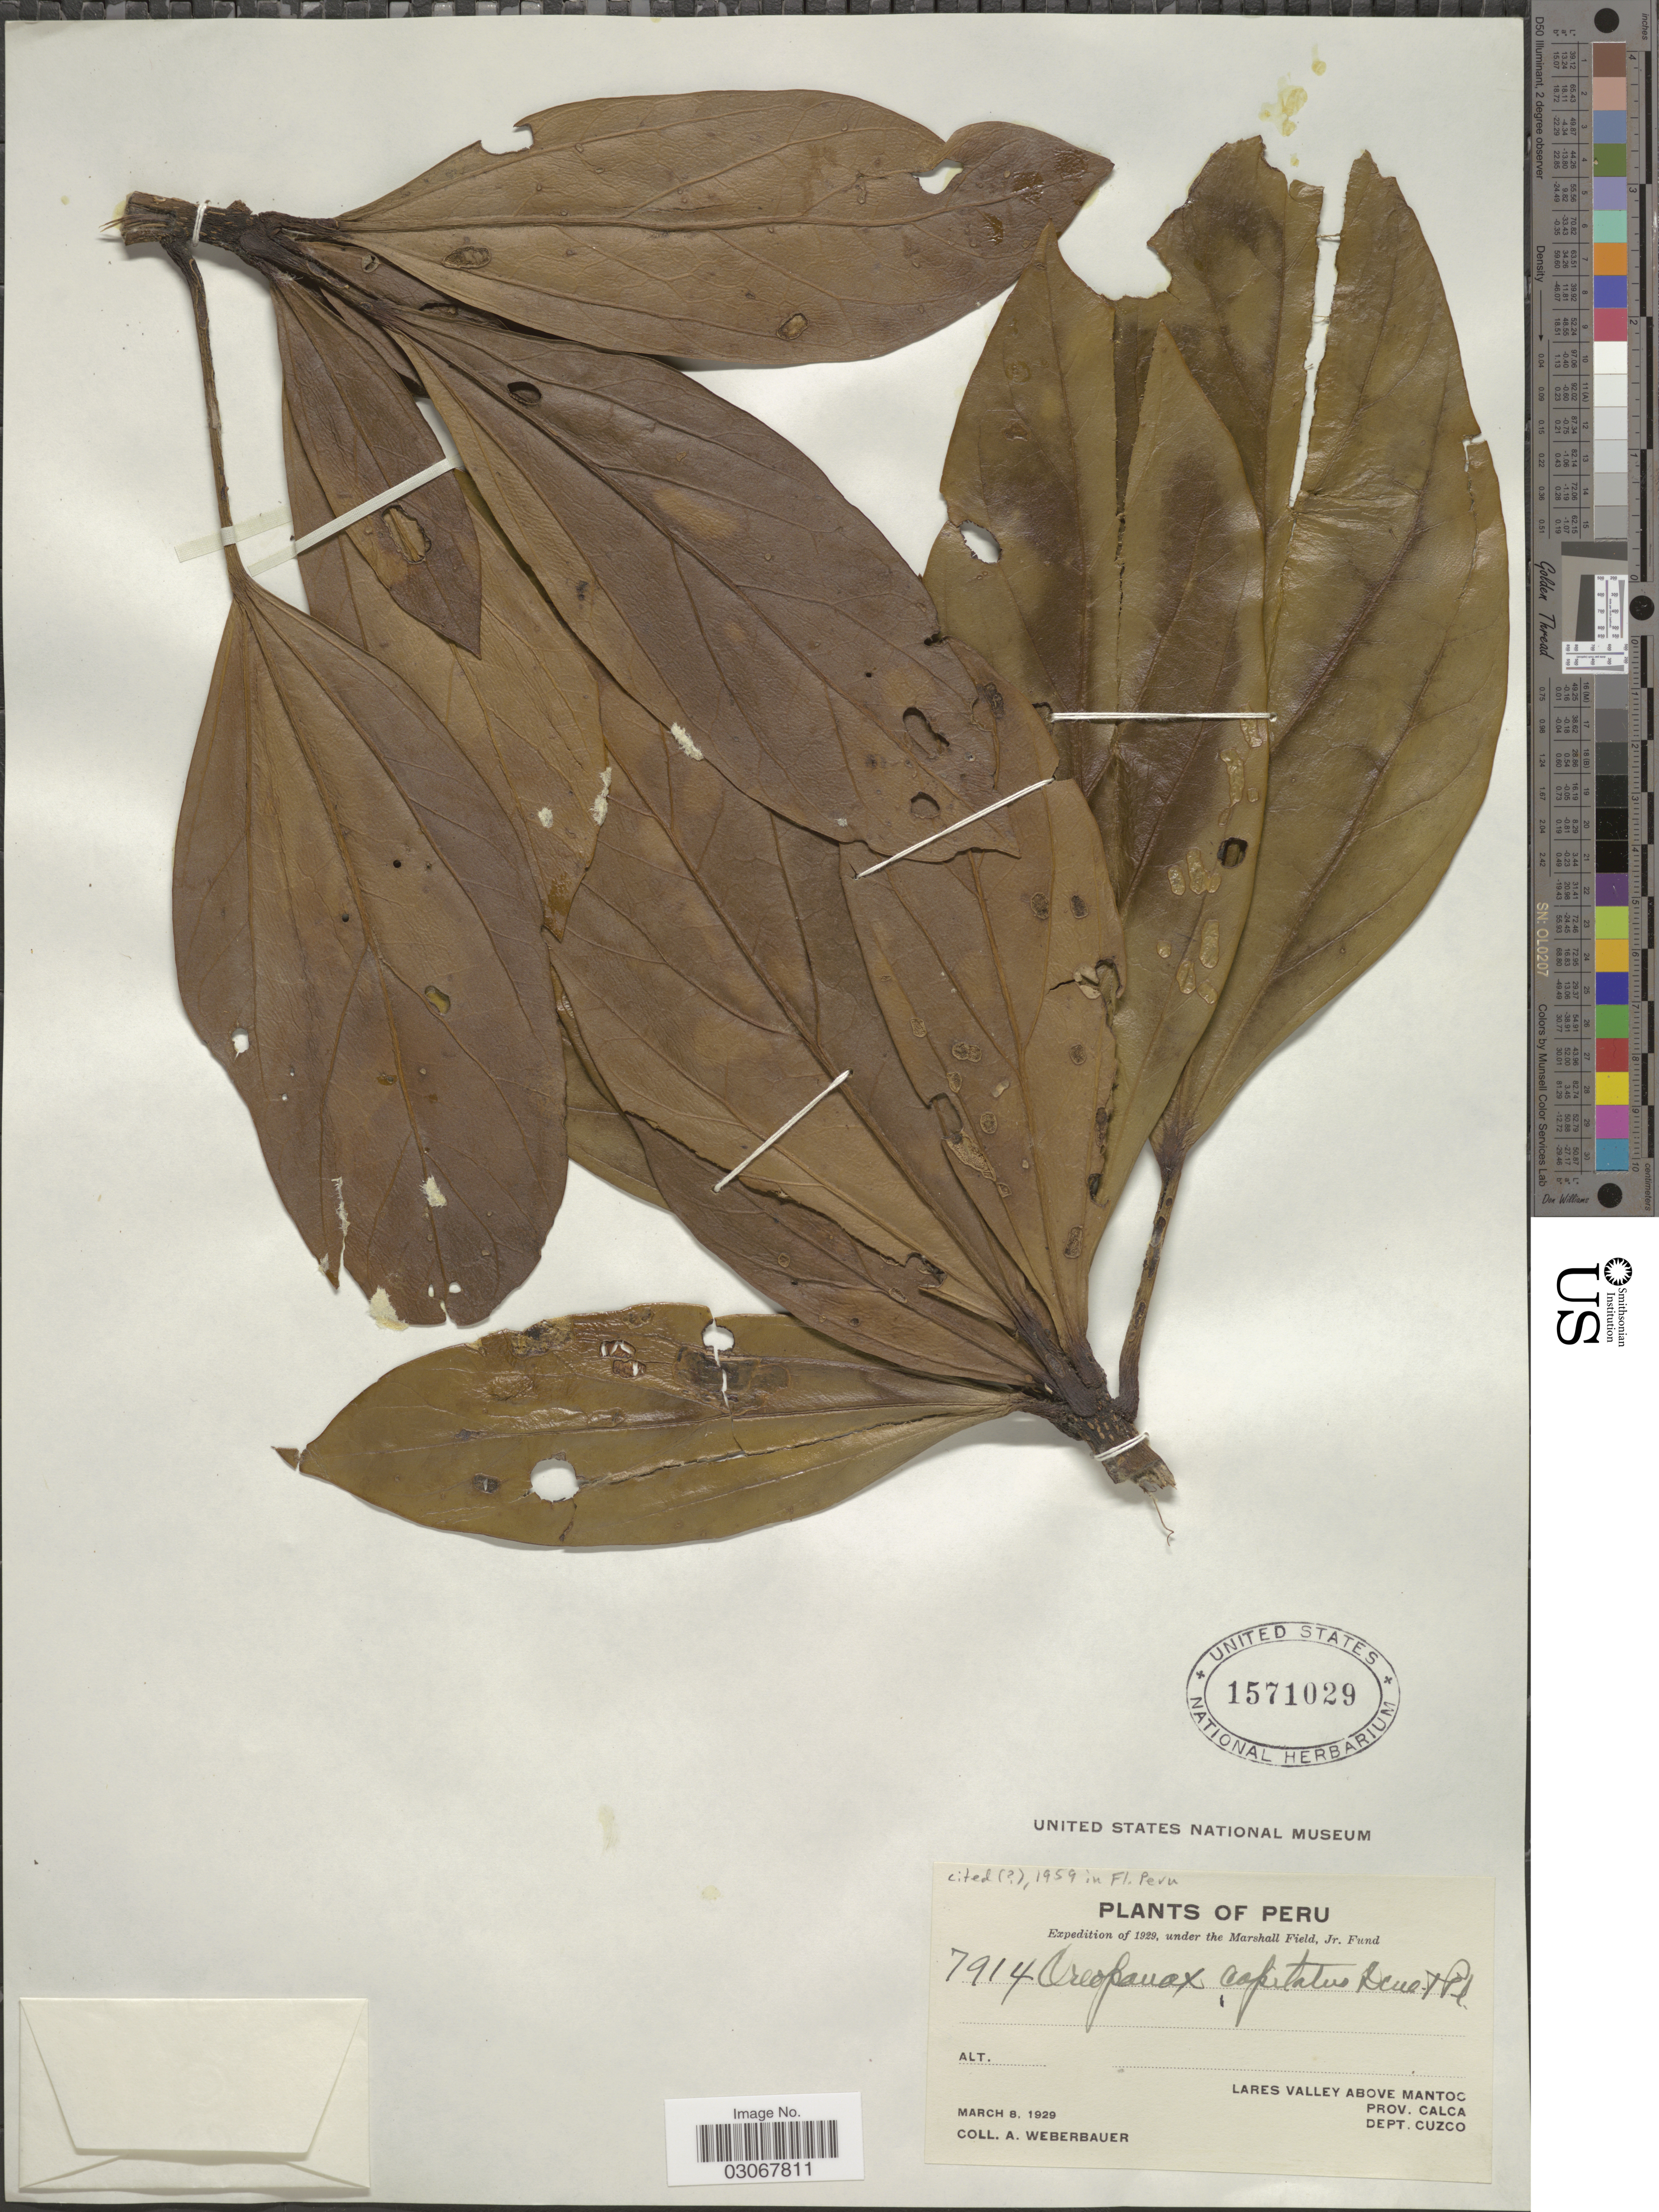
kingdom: Plantae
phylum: Tracheophyta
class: Magnoliopsida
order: Apiales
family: Araliaceae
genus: Oreopanax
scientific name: Oreopanax capitatus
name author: (Jacq.) Decne. & Planch.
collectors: A. Weberbauer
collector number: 7914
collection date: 1929-03-08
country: Peru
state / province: Cusco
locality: Lares Valley above Mantoc. Prov. Calca. Dept. Cuzco.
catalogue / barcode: US 1571029